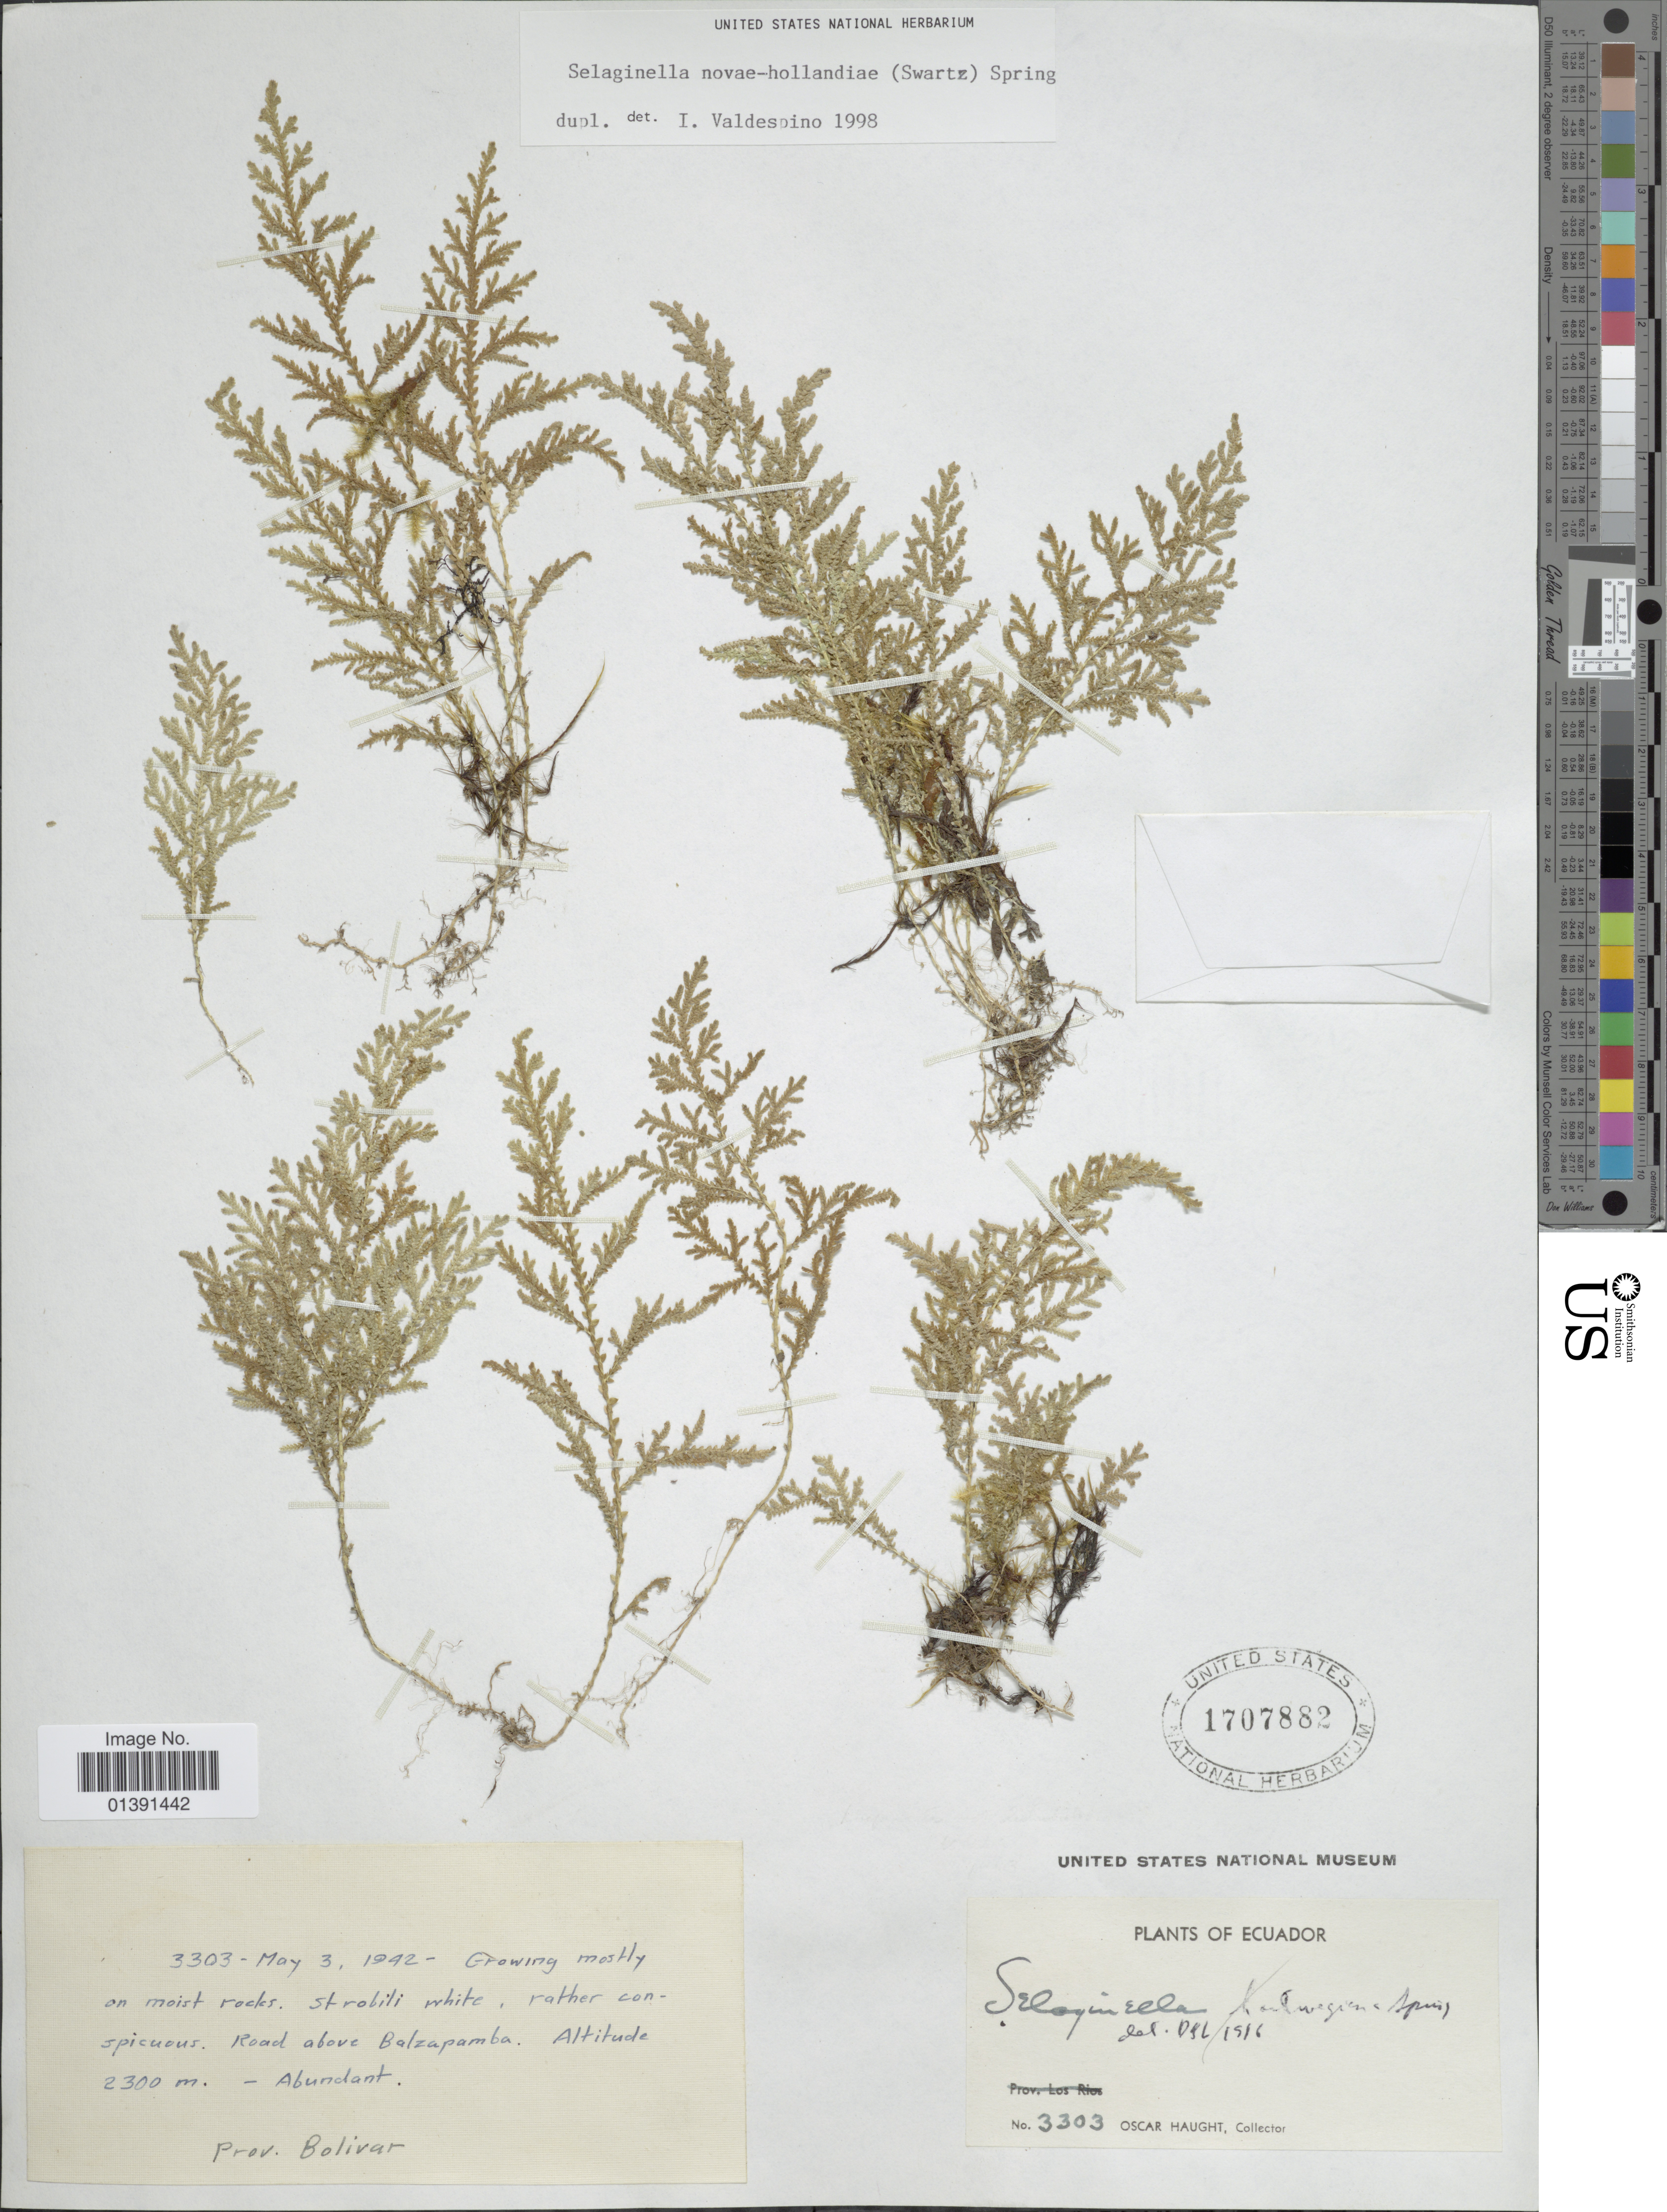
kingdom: Plantae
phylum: Tracheophyta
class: Lycopodiopsida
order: Selaginellales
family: Selaginellaceae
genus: Selaginella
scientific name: Selaginella novae-hollandiae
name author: (Sw.) Spring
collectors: O. L. Haught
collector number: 3303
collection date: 1942-05-03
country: Ecuador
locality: Growing on moist rocks, road above Balzapamba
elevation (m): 2300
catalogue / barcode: US 1707882